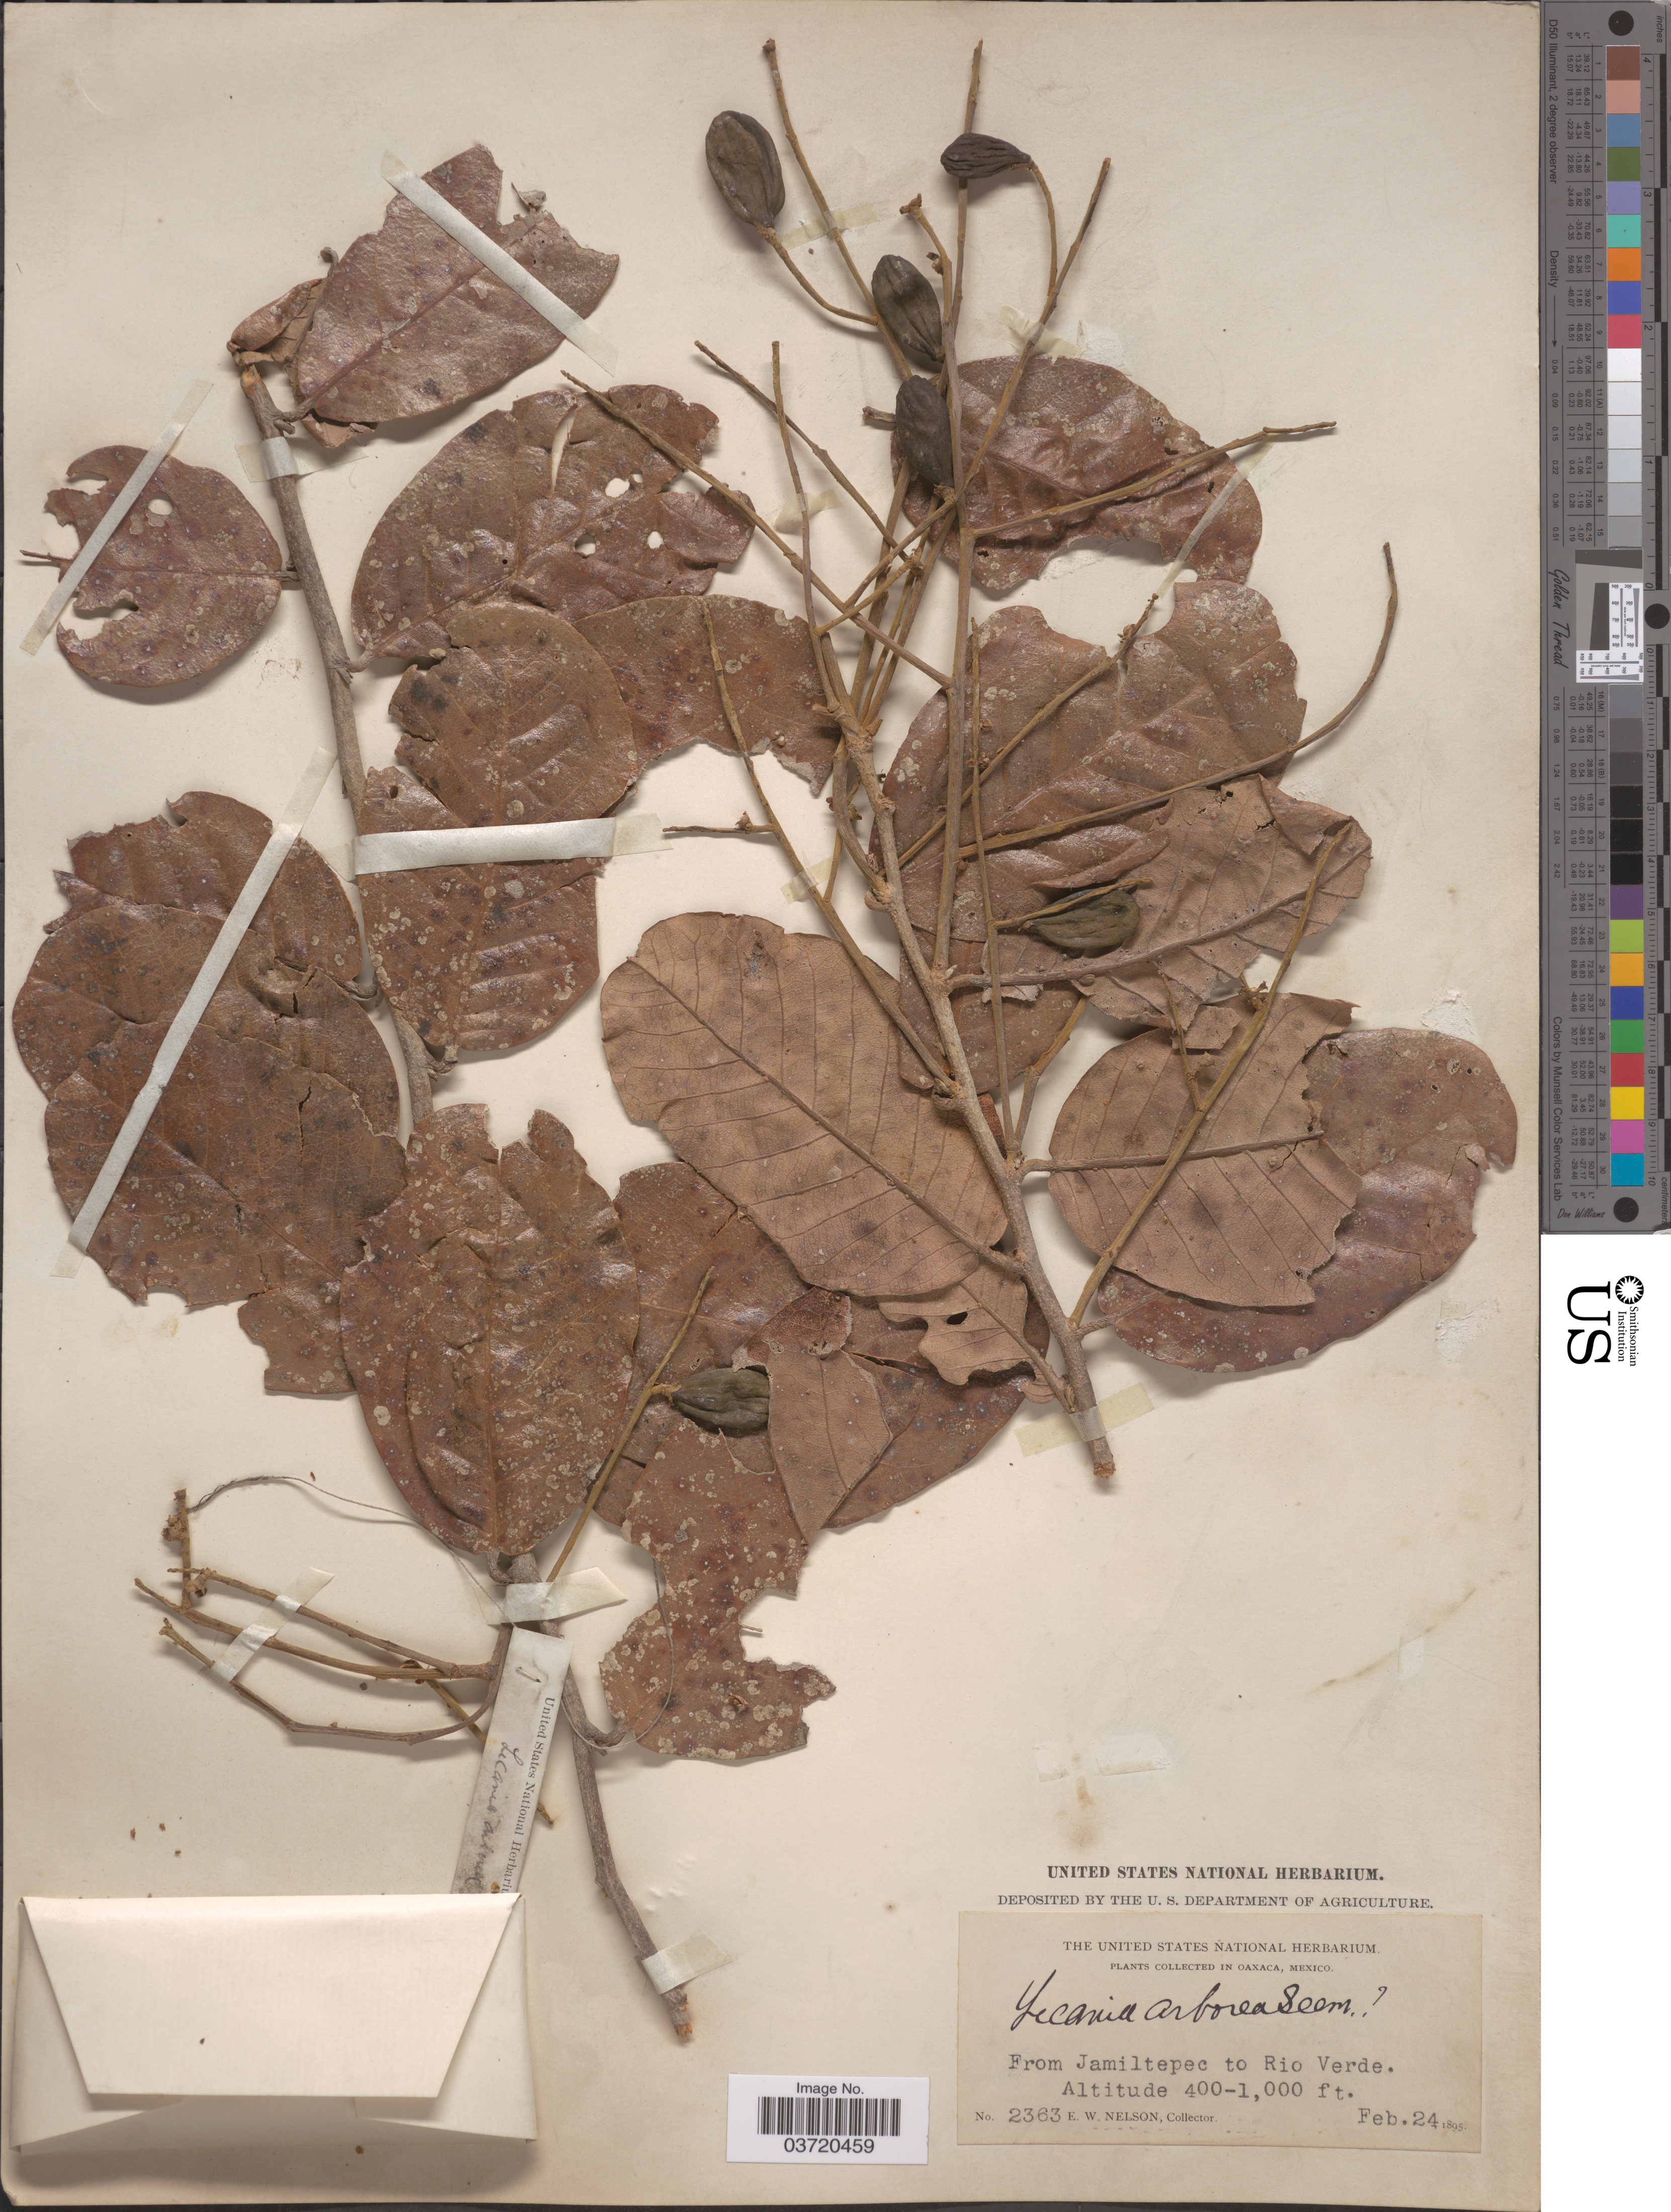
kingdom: Plantae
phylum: Tracheophyta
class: Magnoliopsida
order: Malpighiales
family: Chrysobalanaceae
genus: Microdesmia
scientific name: Microdesmia arborea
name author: (Seem.) Sothers & Prance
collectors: E. W. Nelson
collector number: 2363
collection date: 1895-02-24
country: Mexico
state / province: Oaxaca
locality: From Jamiltepec to Rio Verde.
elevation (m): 122